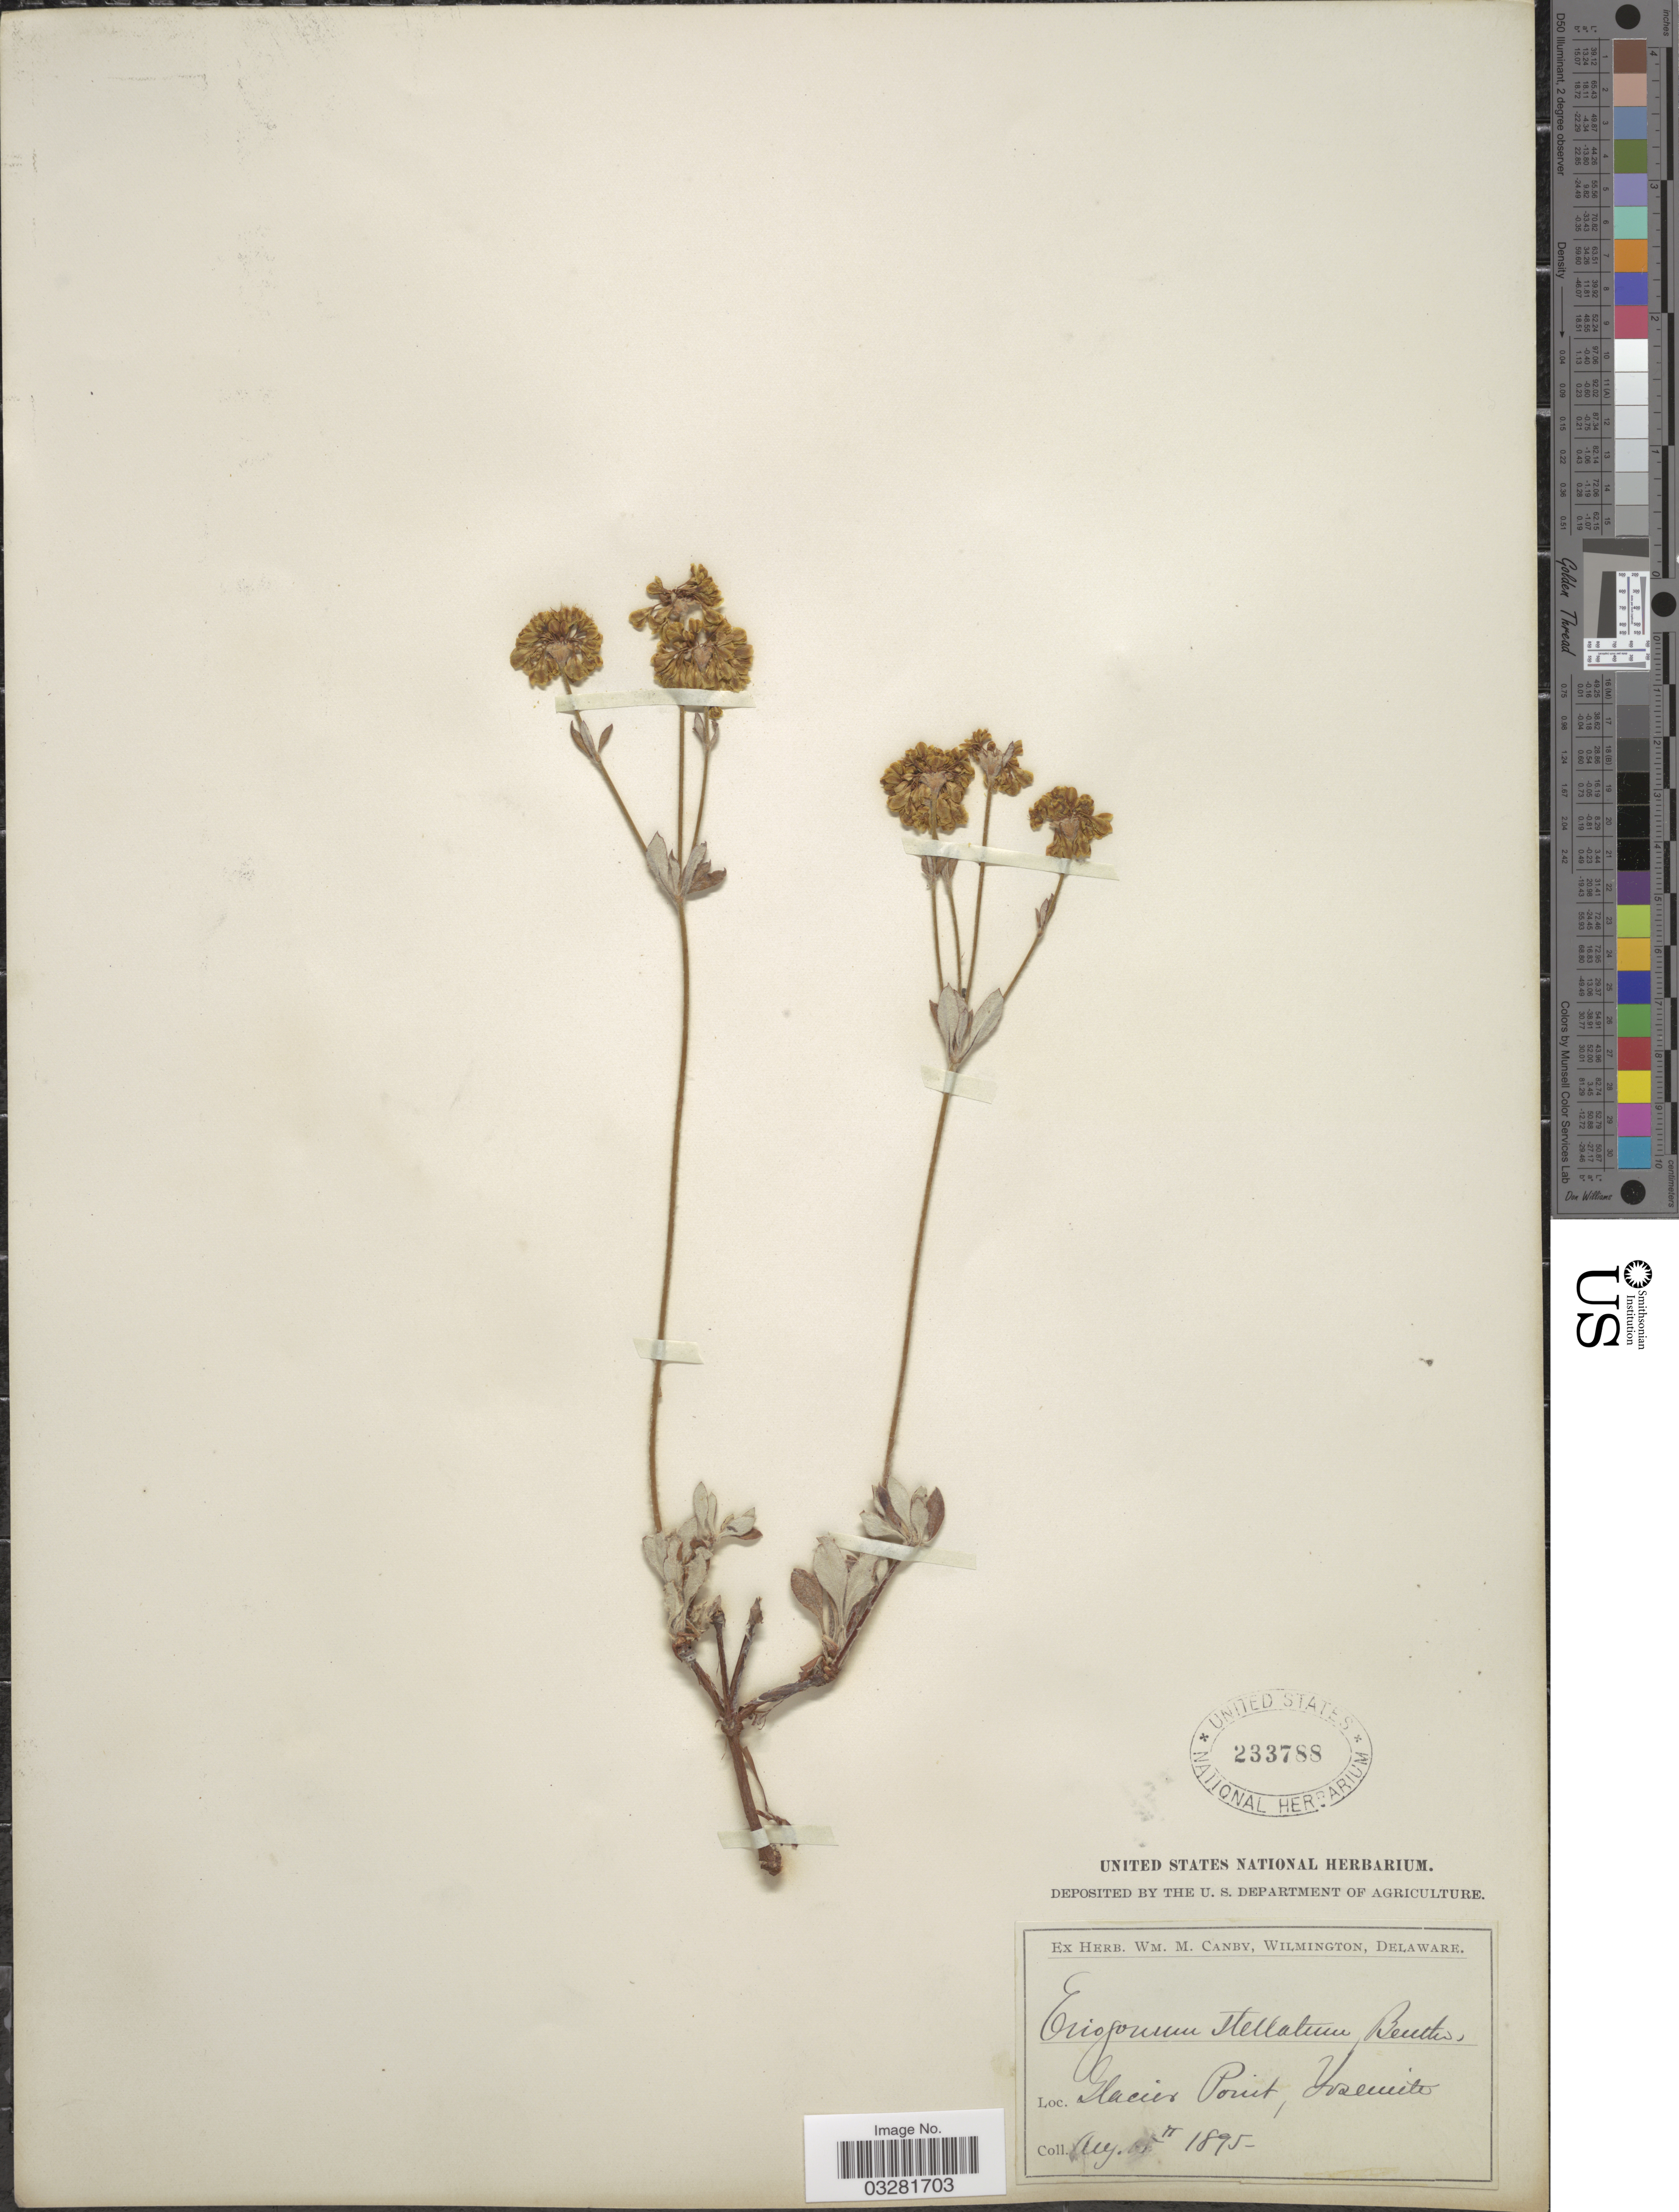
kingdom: Plantae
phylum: Tracheophyta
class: Magnoliopsida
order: Caryophyllales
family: Polygonaceae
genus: Eriogonum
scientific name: Eriogonum umbellatum var. stellatum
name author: (Benth.) M.E. Jones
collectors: ex herb. W.M. Canby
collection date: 1895-08-05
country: United States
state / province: Delaware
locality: Glacier Point, Yosemite.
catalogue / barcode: US 233788